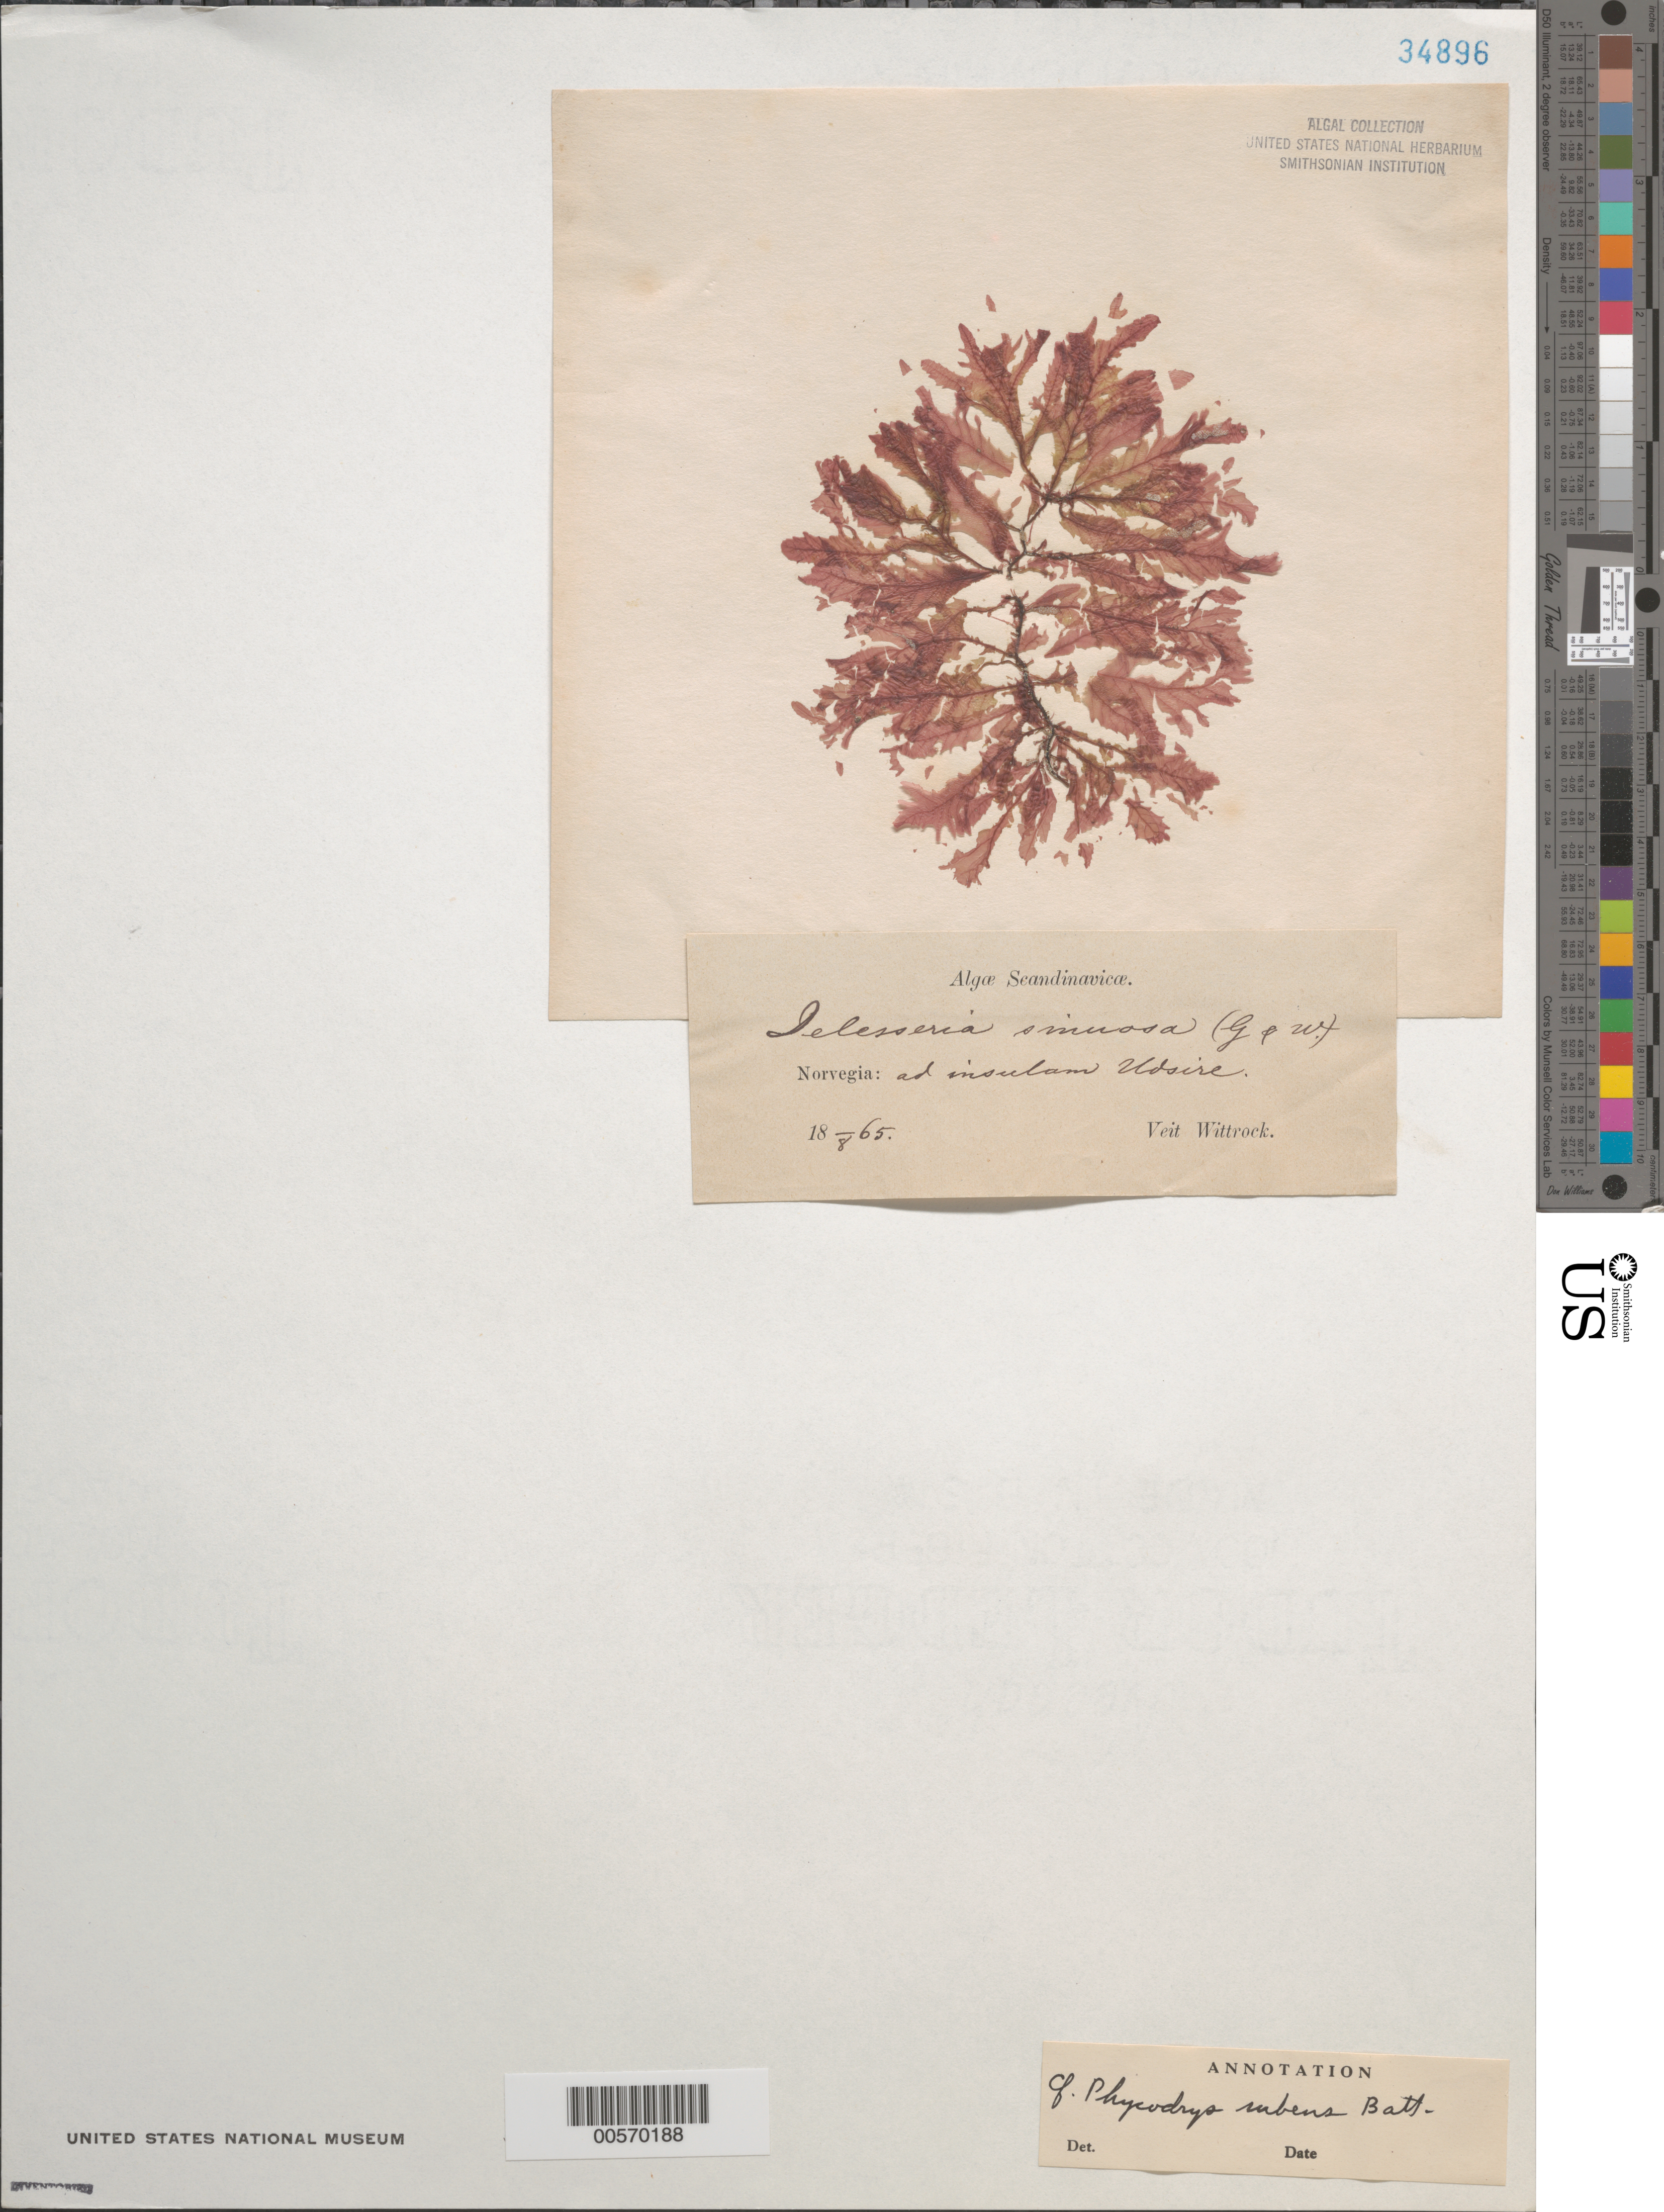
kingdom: Plantae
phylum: Rhodophyta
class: Florideophyceae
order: Ceramiales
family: Delesseriaceae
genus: Phycodrys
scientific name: Phycodrys rubens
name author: (L.) Batters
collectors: V. B. Wittrock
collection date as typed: Aug 1865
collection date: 1865-08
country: Norway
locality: Udsire island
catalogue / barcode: US 34896